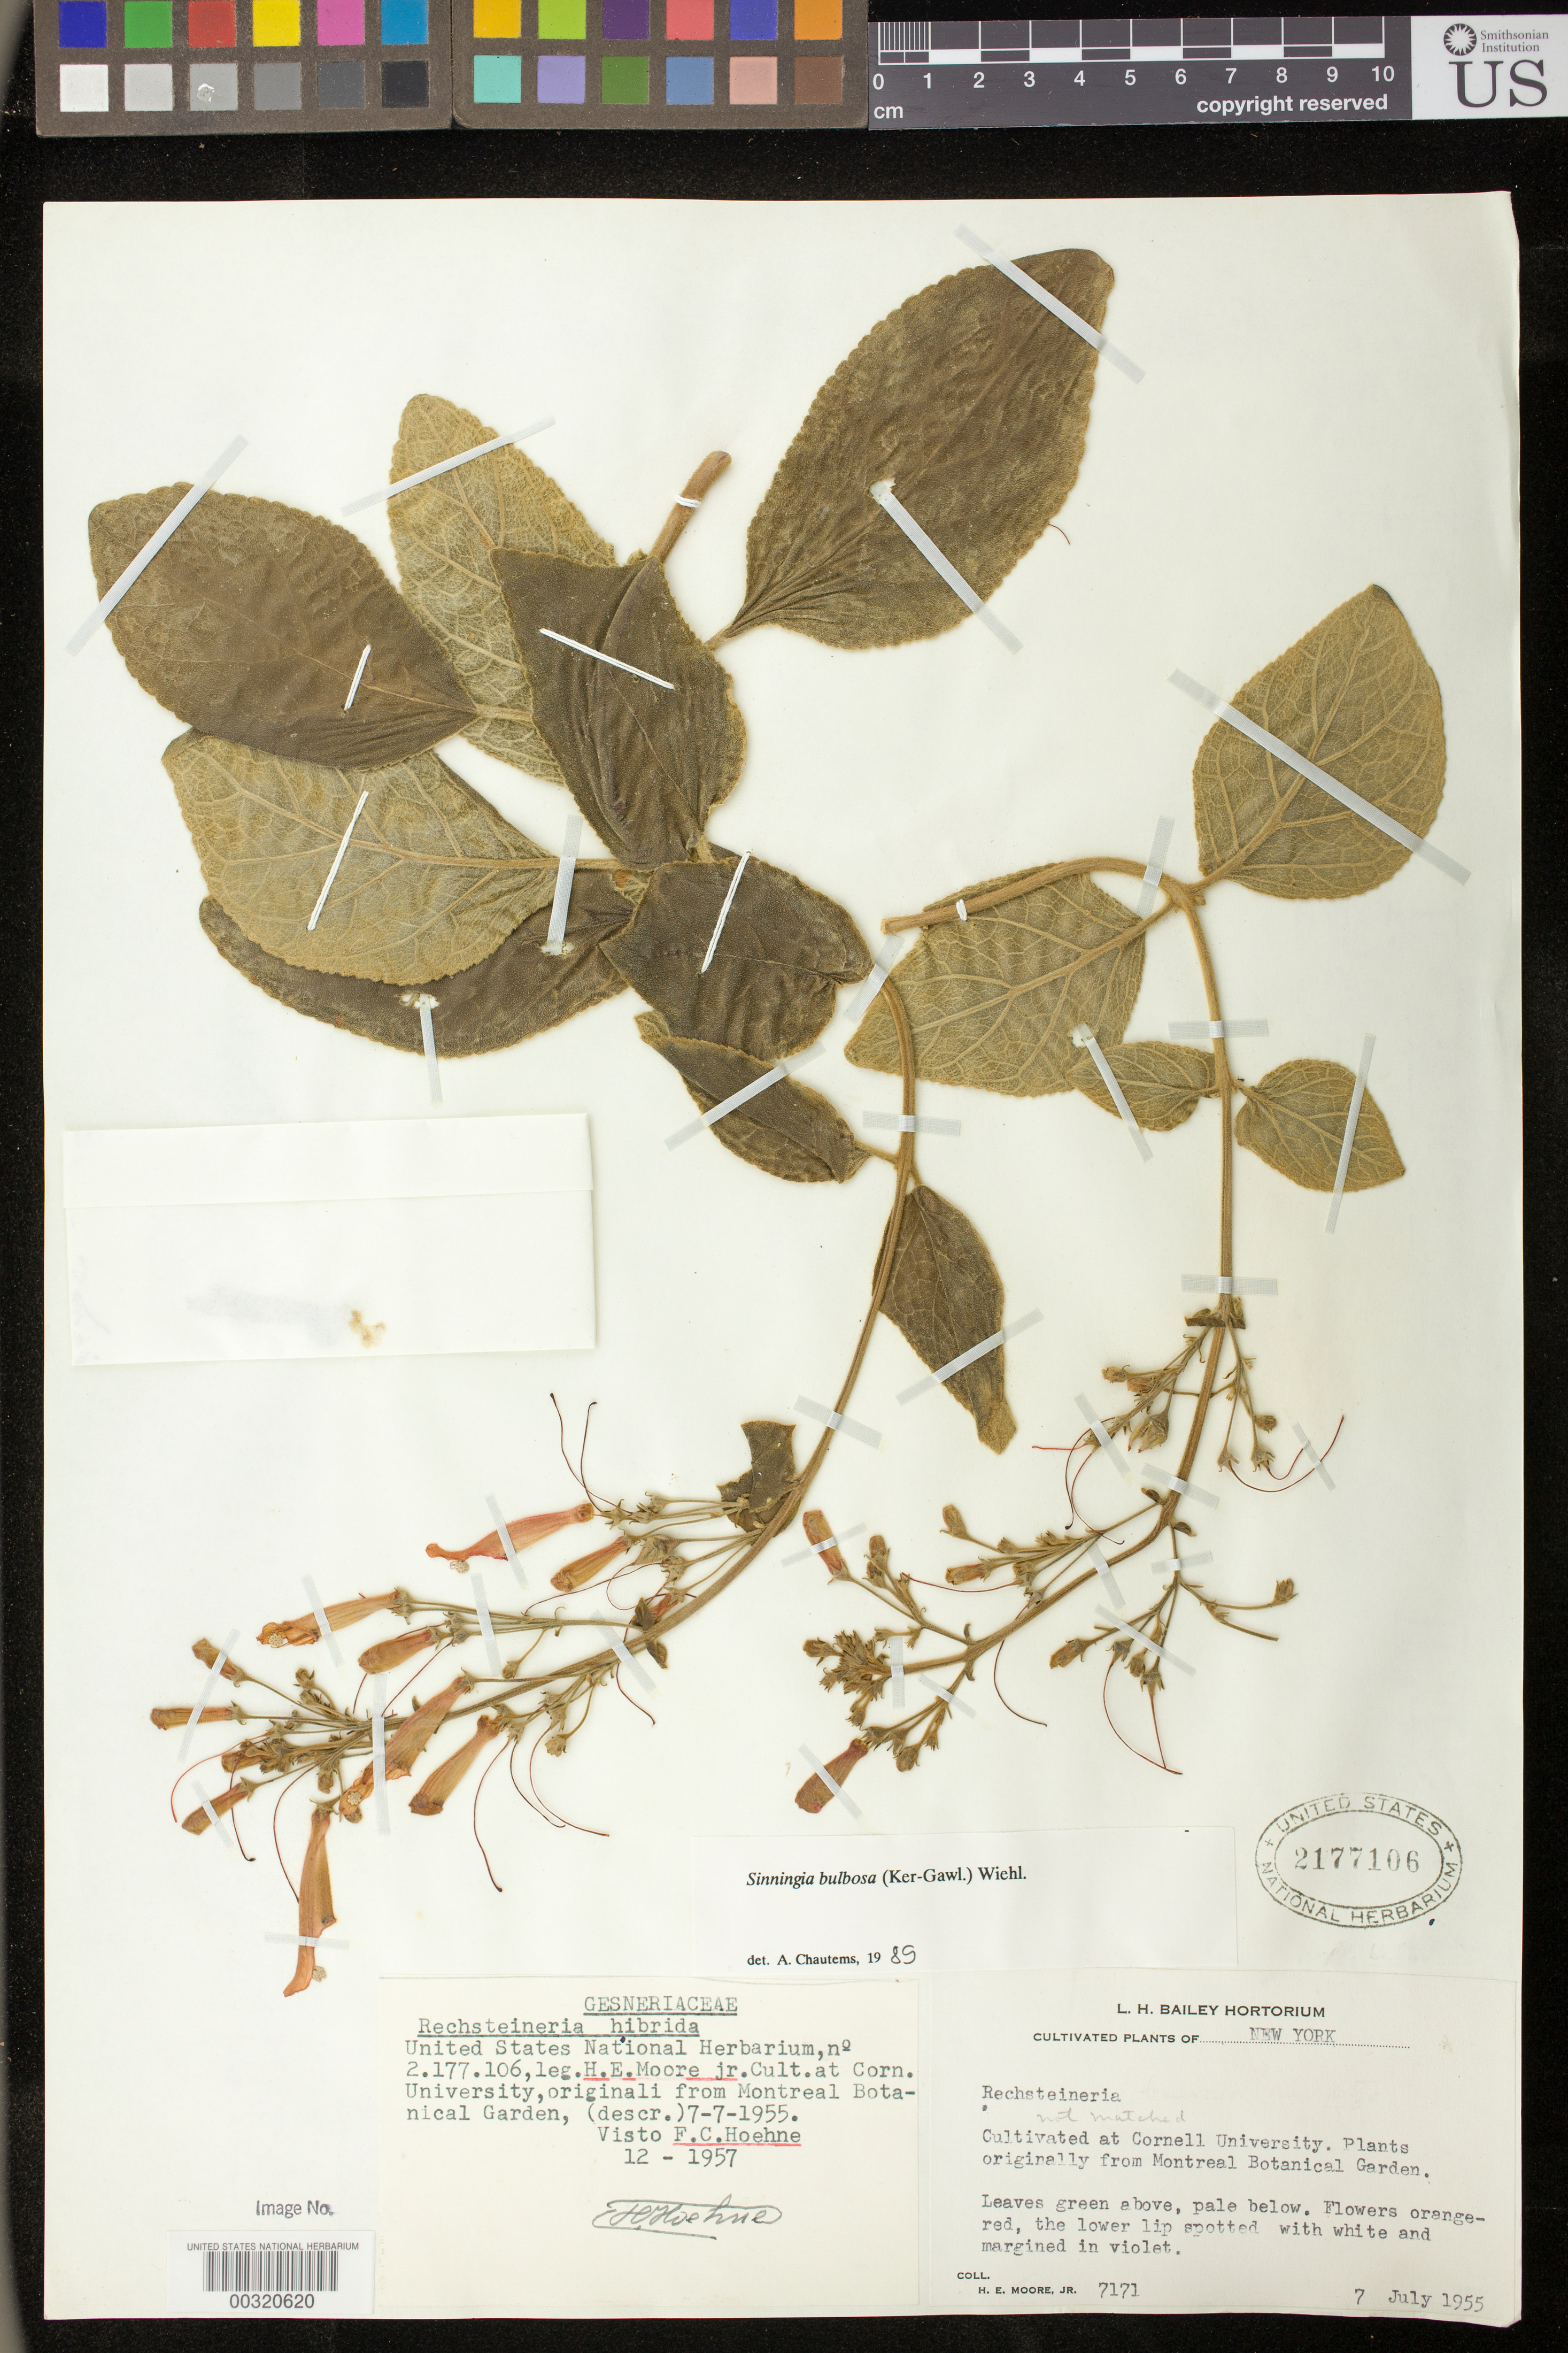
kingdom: Plantae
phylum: Tracheophyta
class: Magnoliopsida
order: Lamiales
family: Gesneriaceae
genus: Sinningia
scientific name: Sinningia bulbosa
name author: (Ker Gawl.) Wiehler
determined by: Chautems, A. P.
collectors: H. E. Moore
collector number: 7171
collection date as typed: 07 Jul 1955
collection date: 1955-07-07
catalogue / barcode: US 2177106